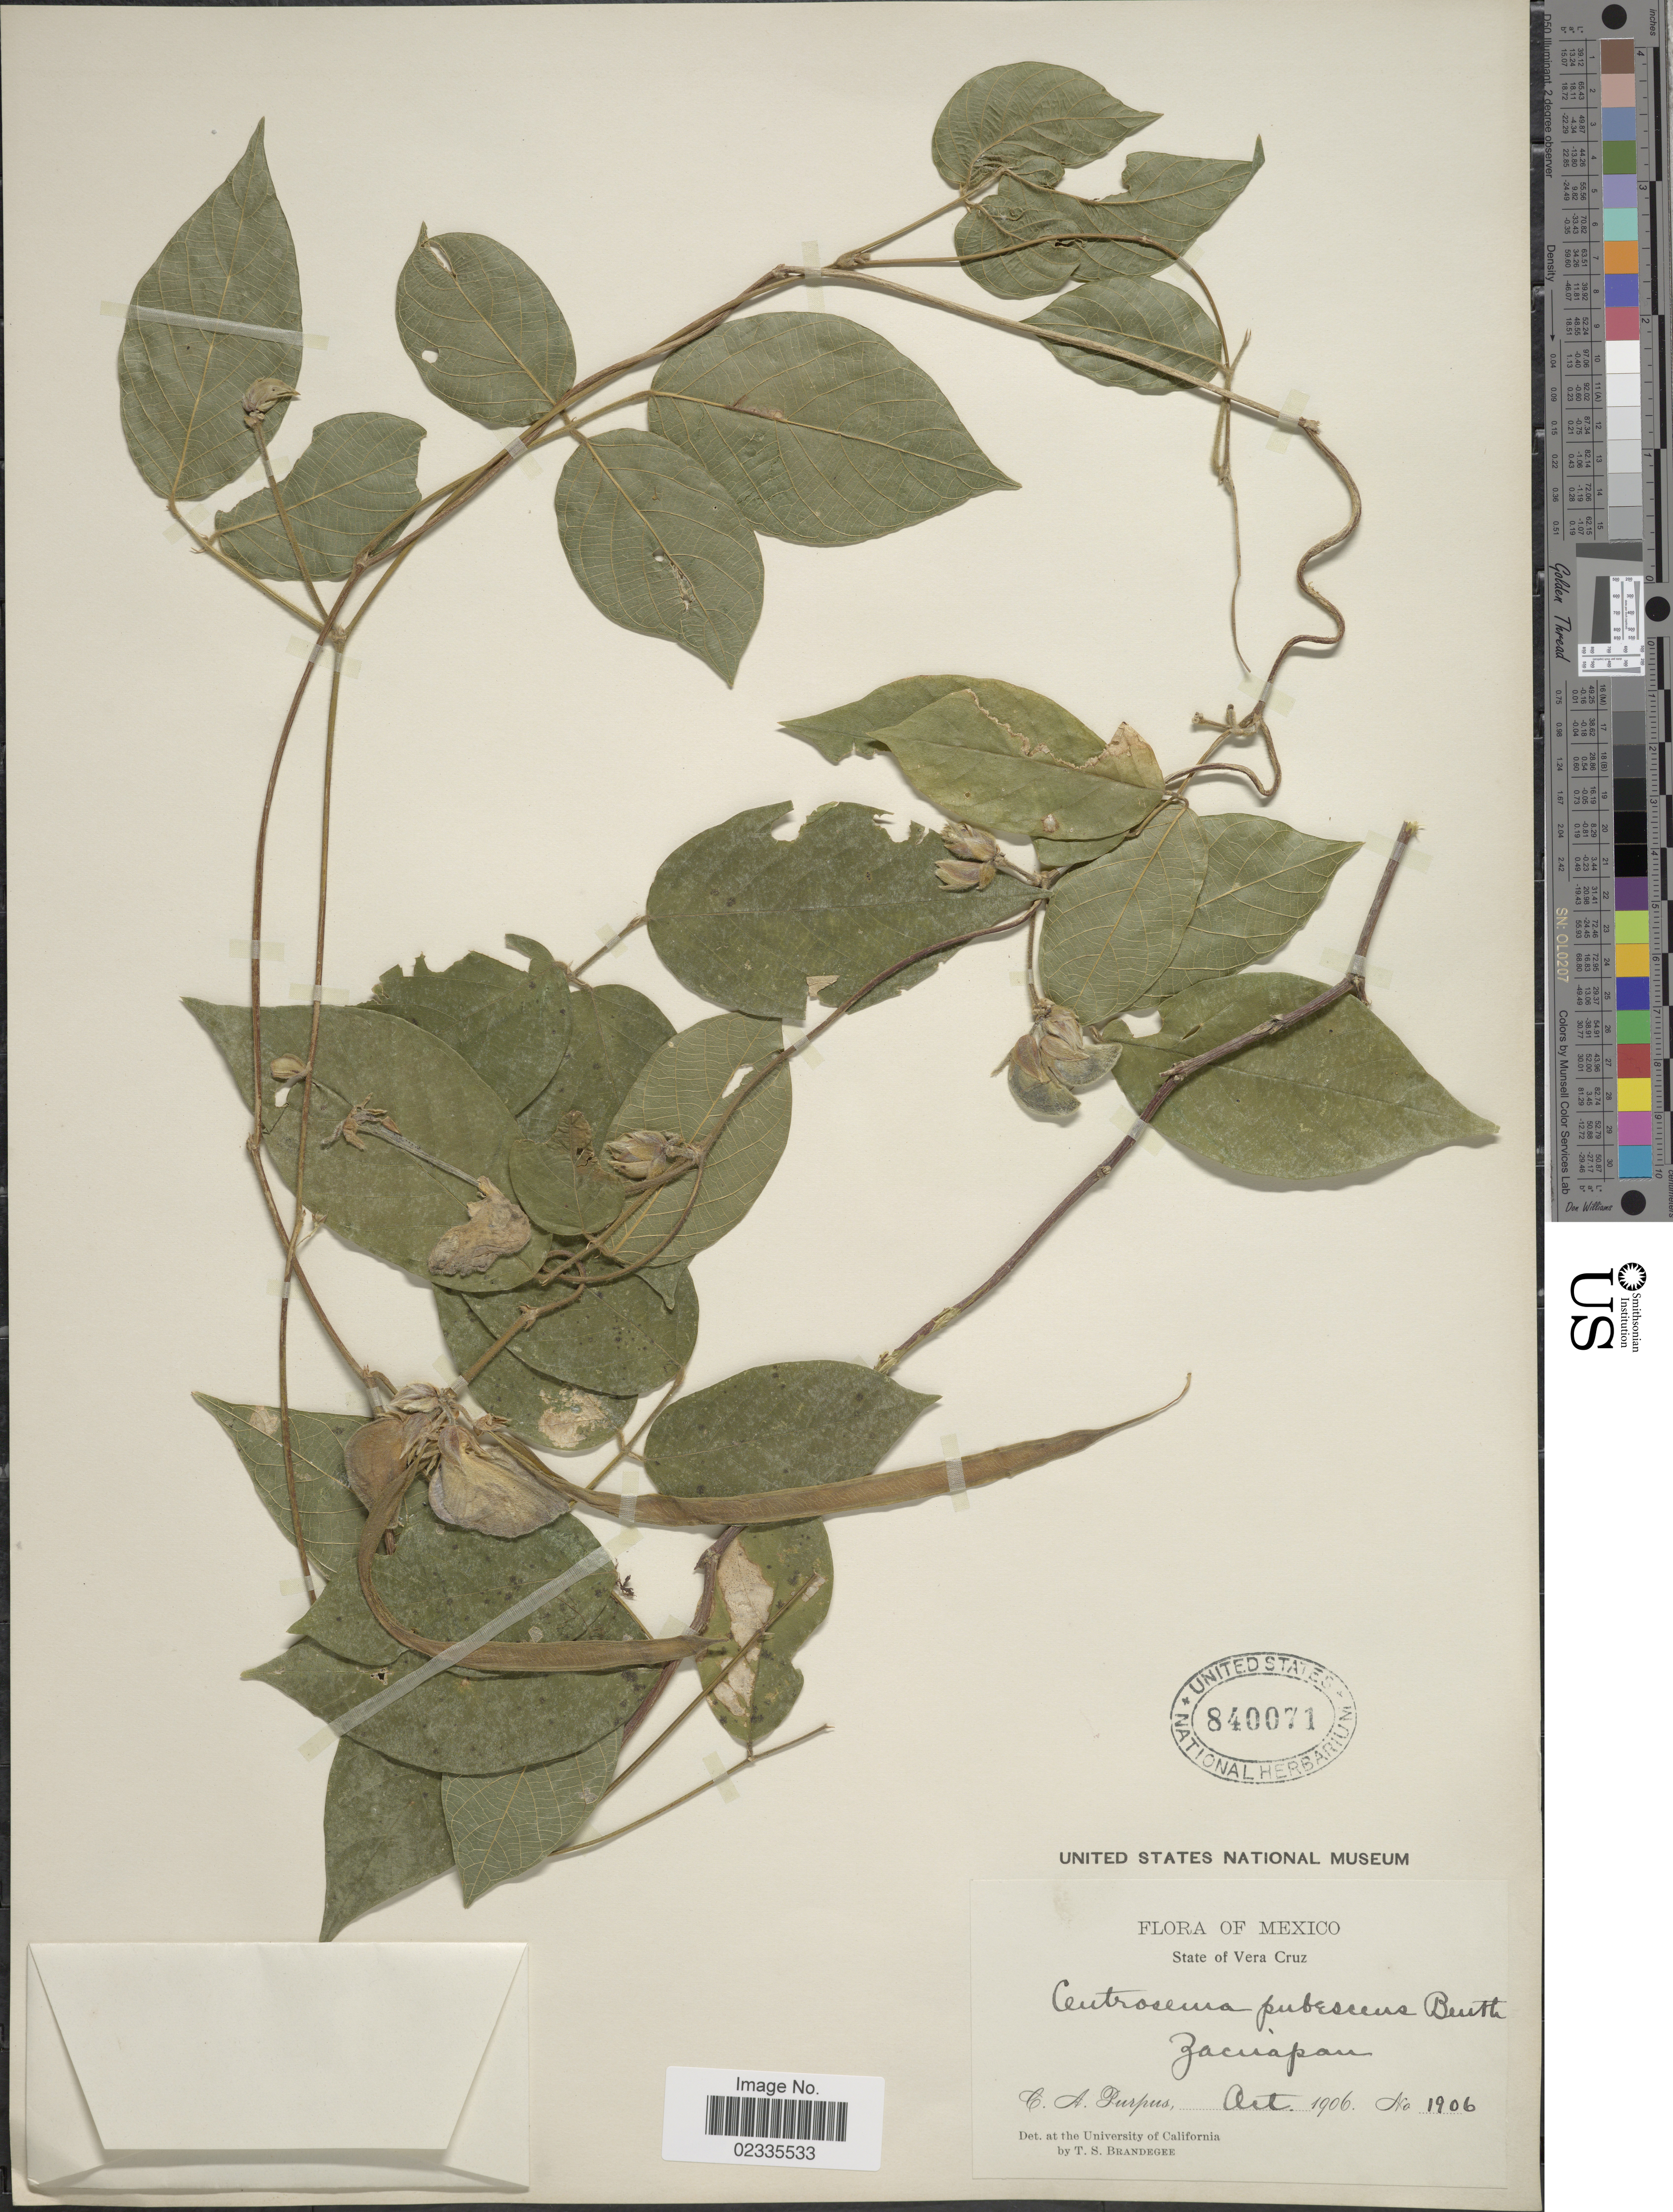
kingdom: Plantae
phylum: Tracheophyta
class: Magnoliopsida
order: Fabales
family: Fabaceae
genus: Centrosema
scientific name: Centrosema pubescens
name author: Benth.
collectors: C. A. Purpus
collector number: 1906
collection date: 1906-08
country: Mexico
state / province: Veracruz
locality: Zacuapan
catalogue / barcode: US 840071